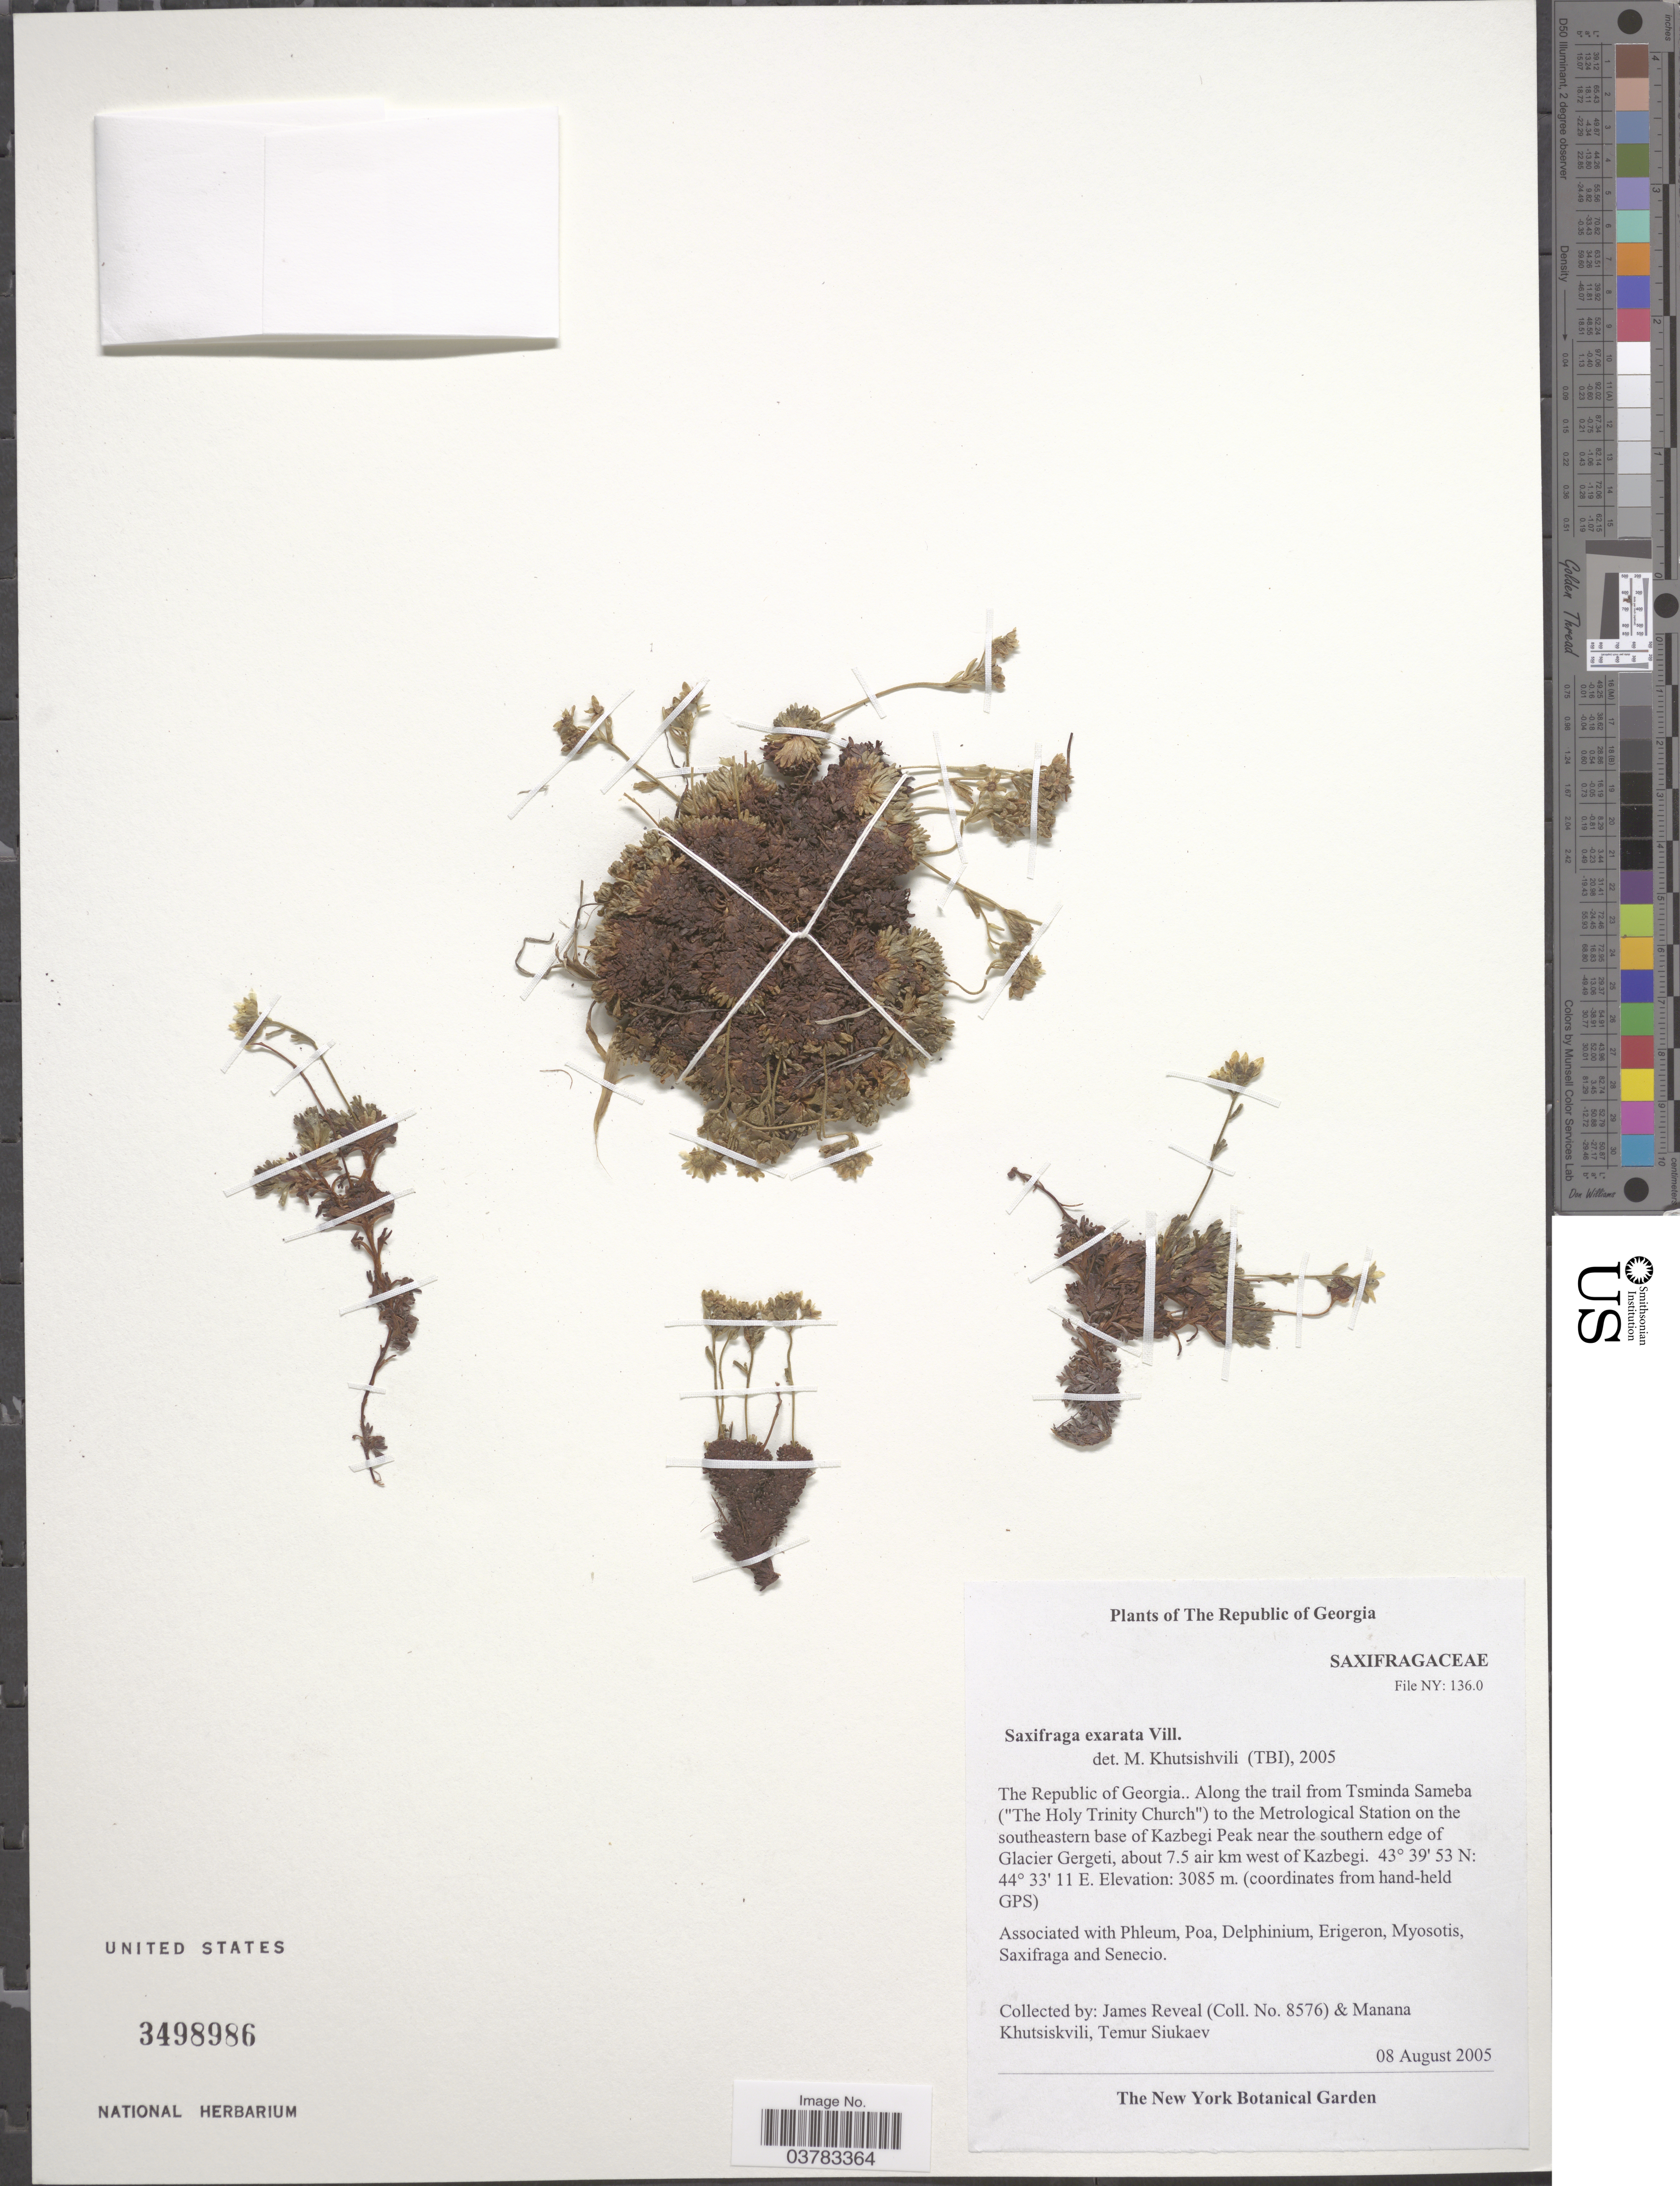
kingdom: Plantae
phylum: Tracheophyta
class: Magnoliopsida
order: Saxifragales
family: Saxifragaceae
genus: Saxifraga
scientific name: Saxifraga exarata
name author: Vill.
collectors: J. Reveal, M. Khutsiskvili & T. Siukaev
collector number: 8576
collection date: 2005-08-08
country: Georgia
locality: Along the trail from Tsminda Sameba ("The Holy Trinity Church") to the Metrological Station on the southeastern base of Kazbegi Peak near the southern edge of Glacier Gergeti, about 7.5 air km west of Kazbegi.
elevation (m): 3085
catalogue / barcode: US 3498986